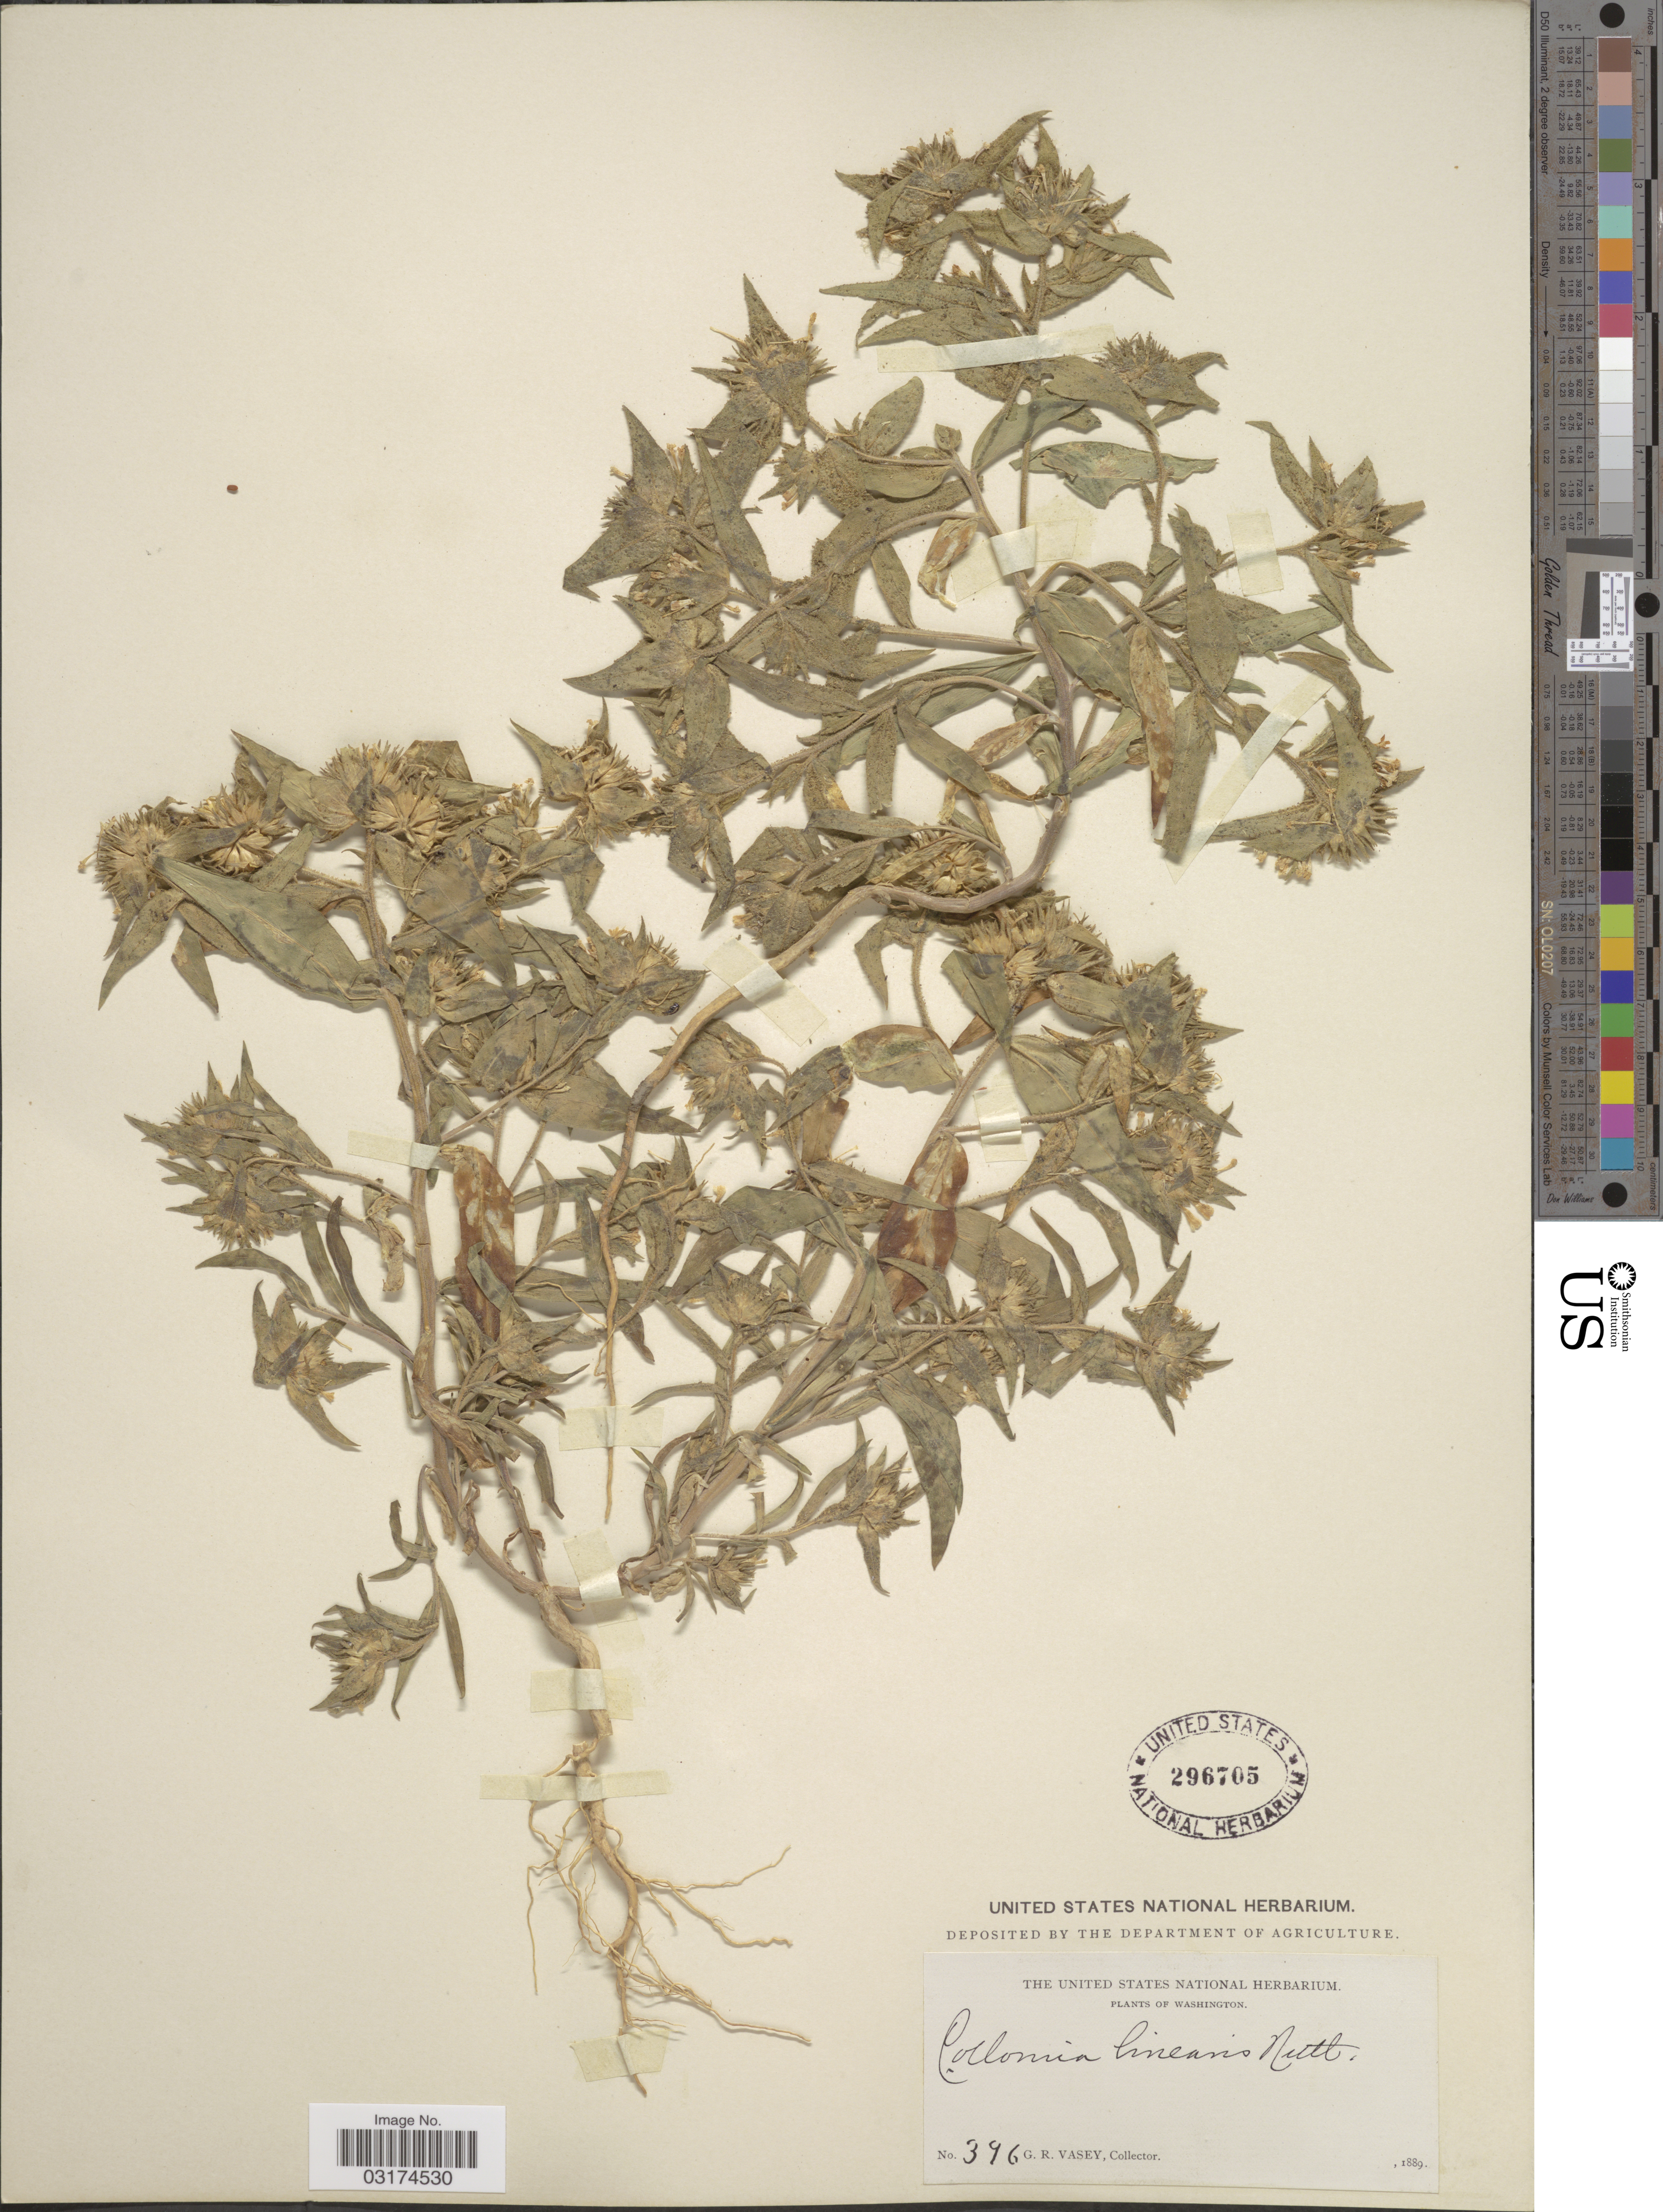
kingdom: Plantae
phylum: Tracheophyta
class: Magnoliopsida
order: Ericales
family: Polemoniaceae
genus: Collomia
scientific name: Collomia linearis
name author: Nutt.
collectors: G. R. Vasey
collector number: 396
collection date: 1889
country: United States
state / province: Washington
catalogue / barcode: US 296705